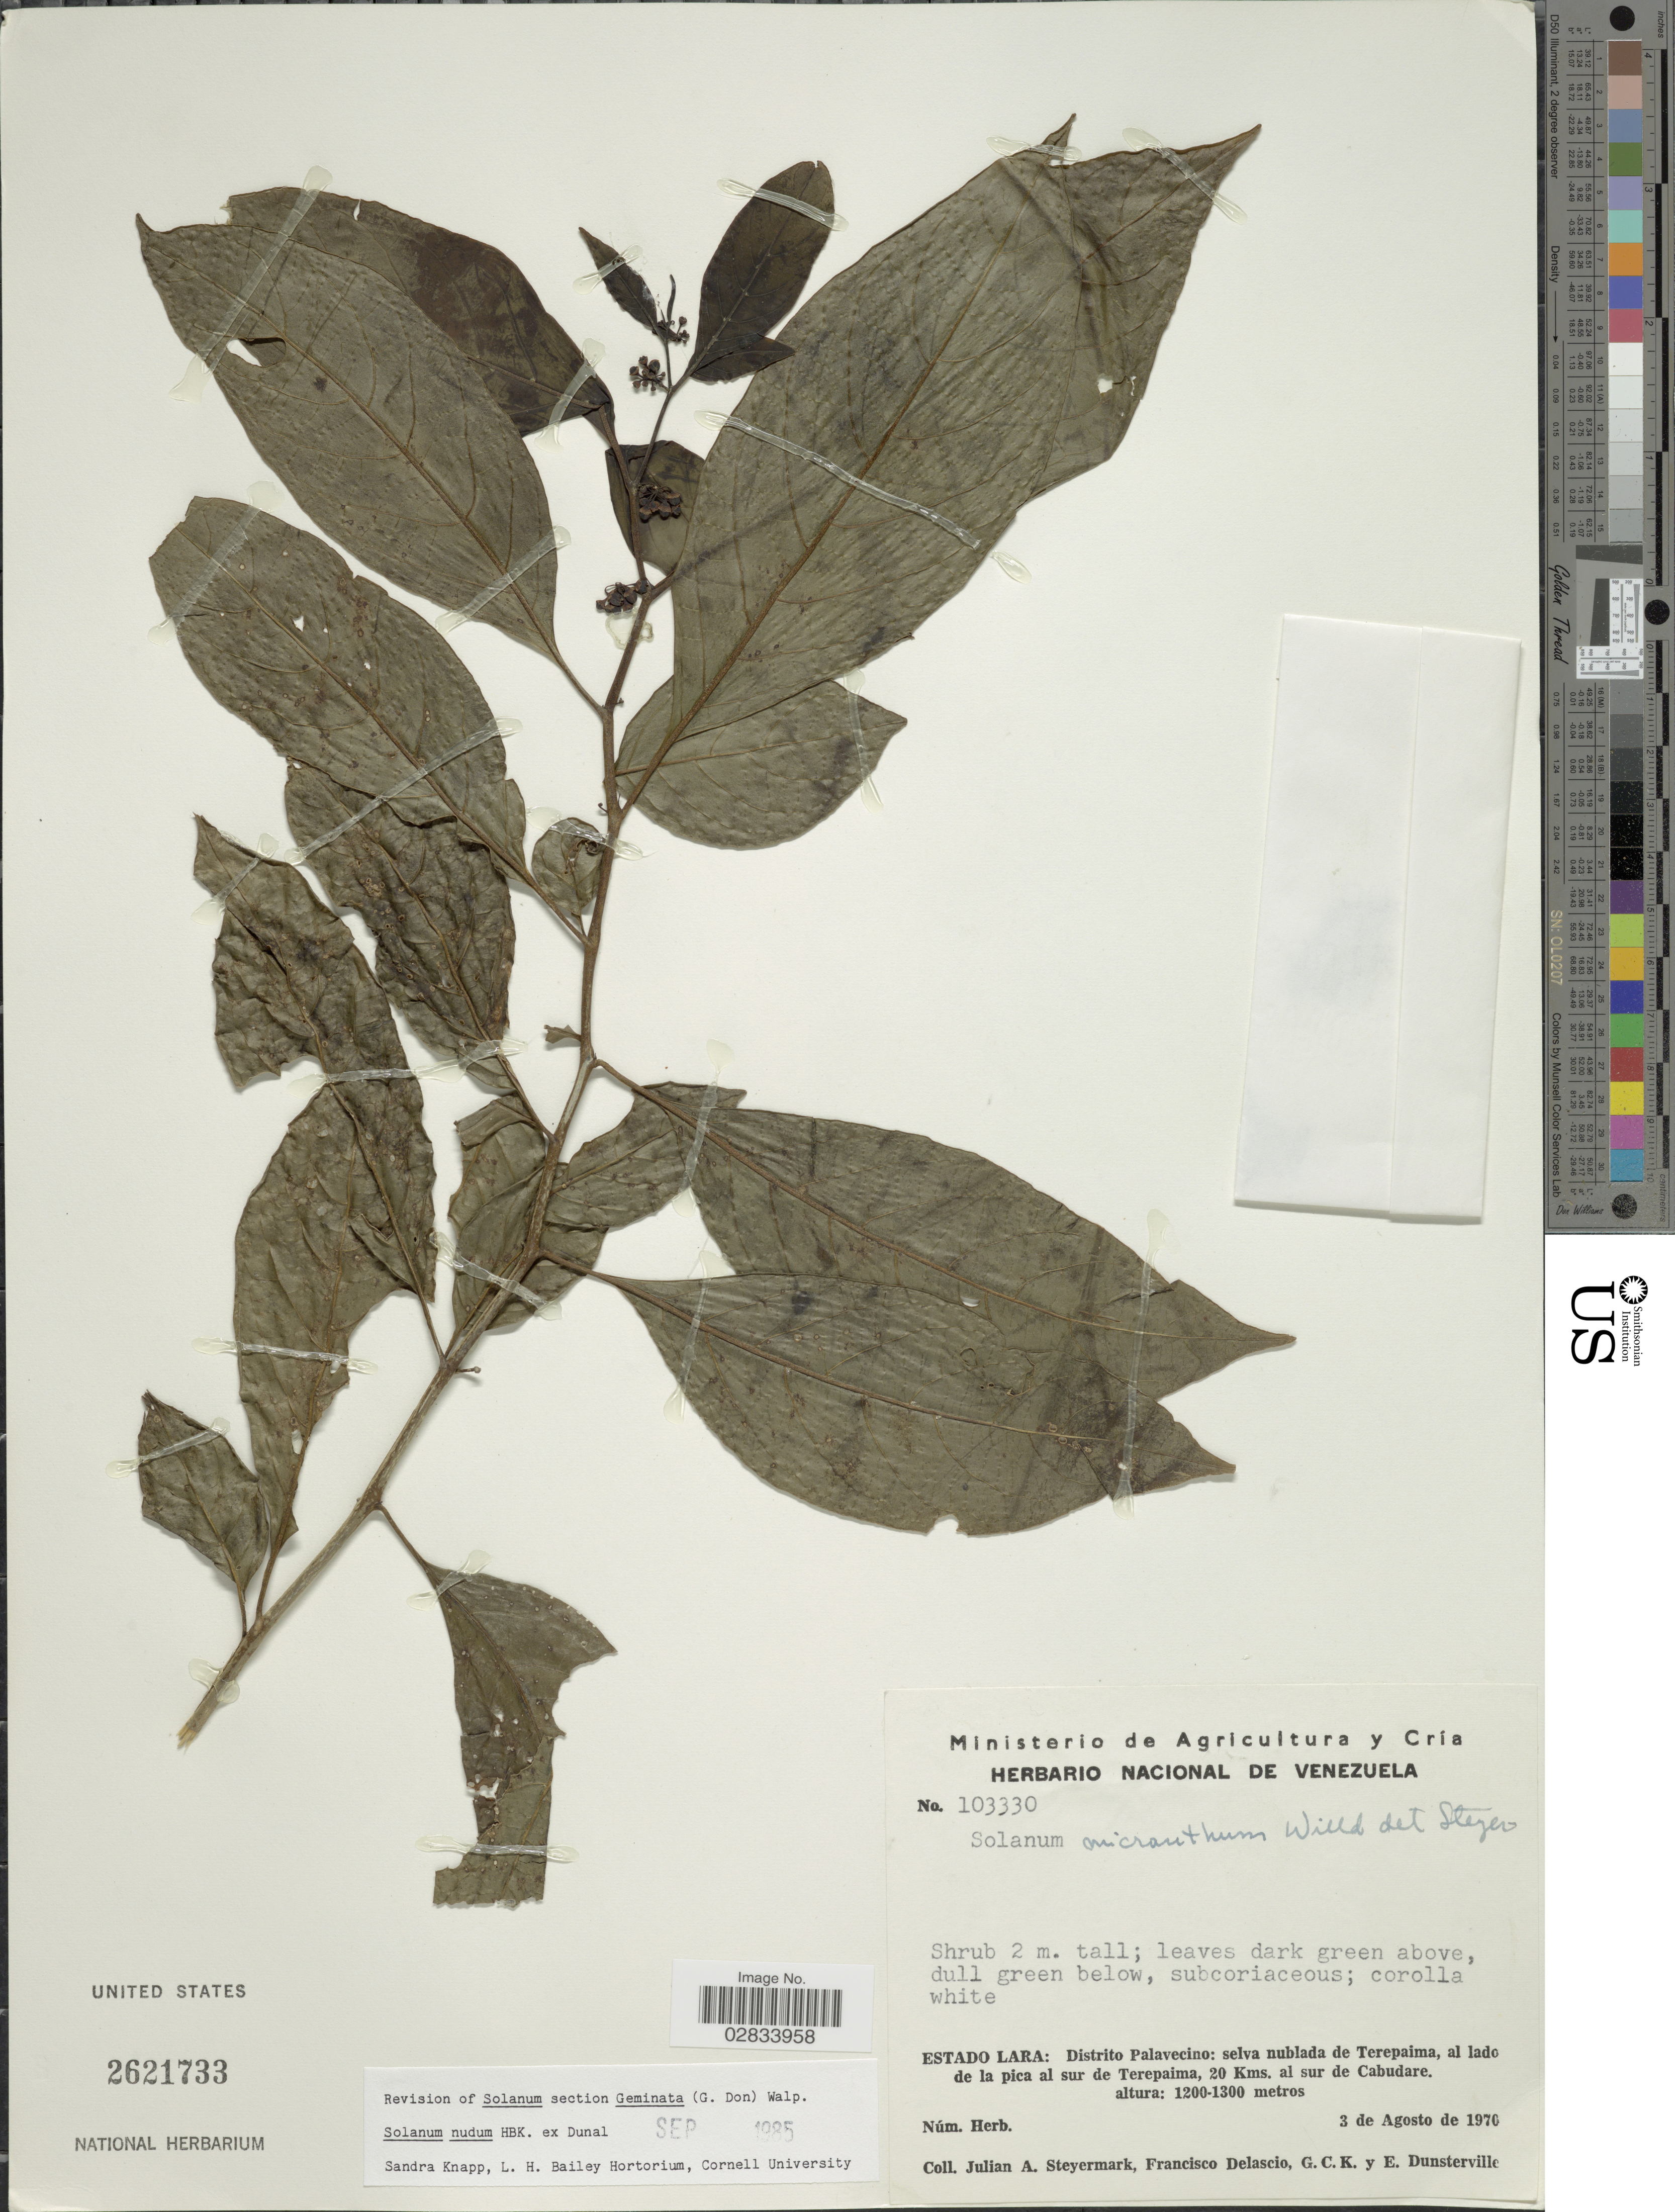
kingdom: Plantae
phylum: Tracheophyta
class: Magnoliopsida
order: Solanales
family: Solanaceae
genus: Solanum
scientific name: Solanum nudum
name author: Dunal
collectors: J. Steyermark, F. Delascio, G. C. K. Dunsterville & E. Dunsterville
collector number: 103330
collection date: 1970-08-03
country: Venezuela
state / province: Lara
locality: Estado Lara: Distrito Palavecino: selva nublada de Terepaima, al lado de la pica al sur de Terepaima, 20 Kms. al sur de Cabudare.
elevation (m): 1200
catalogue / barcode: US 2621733